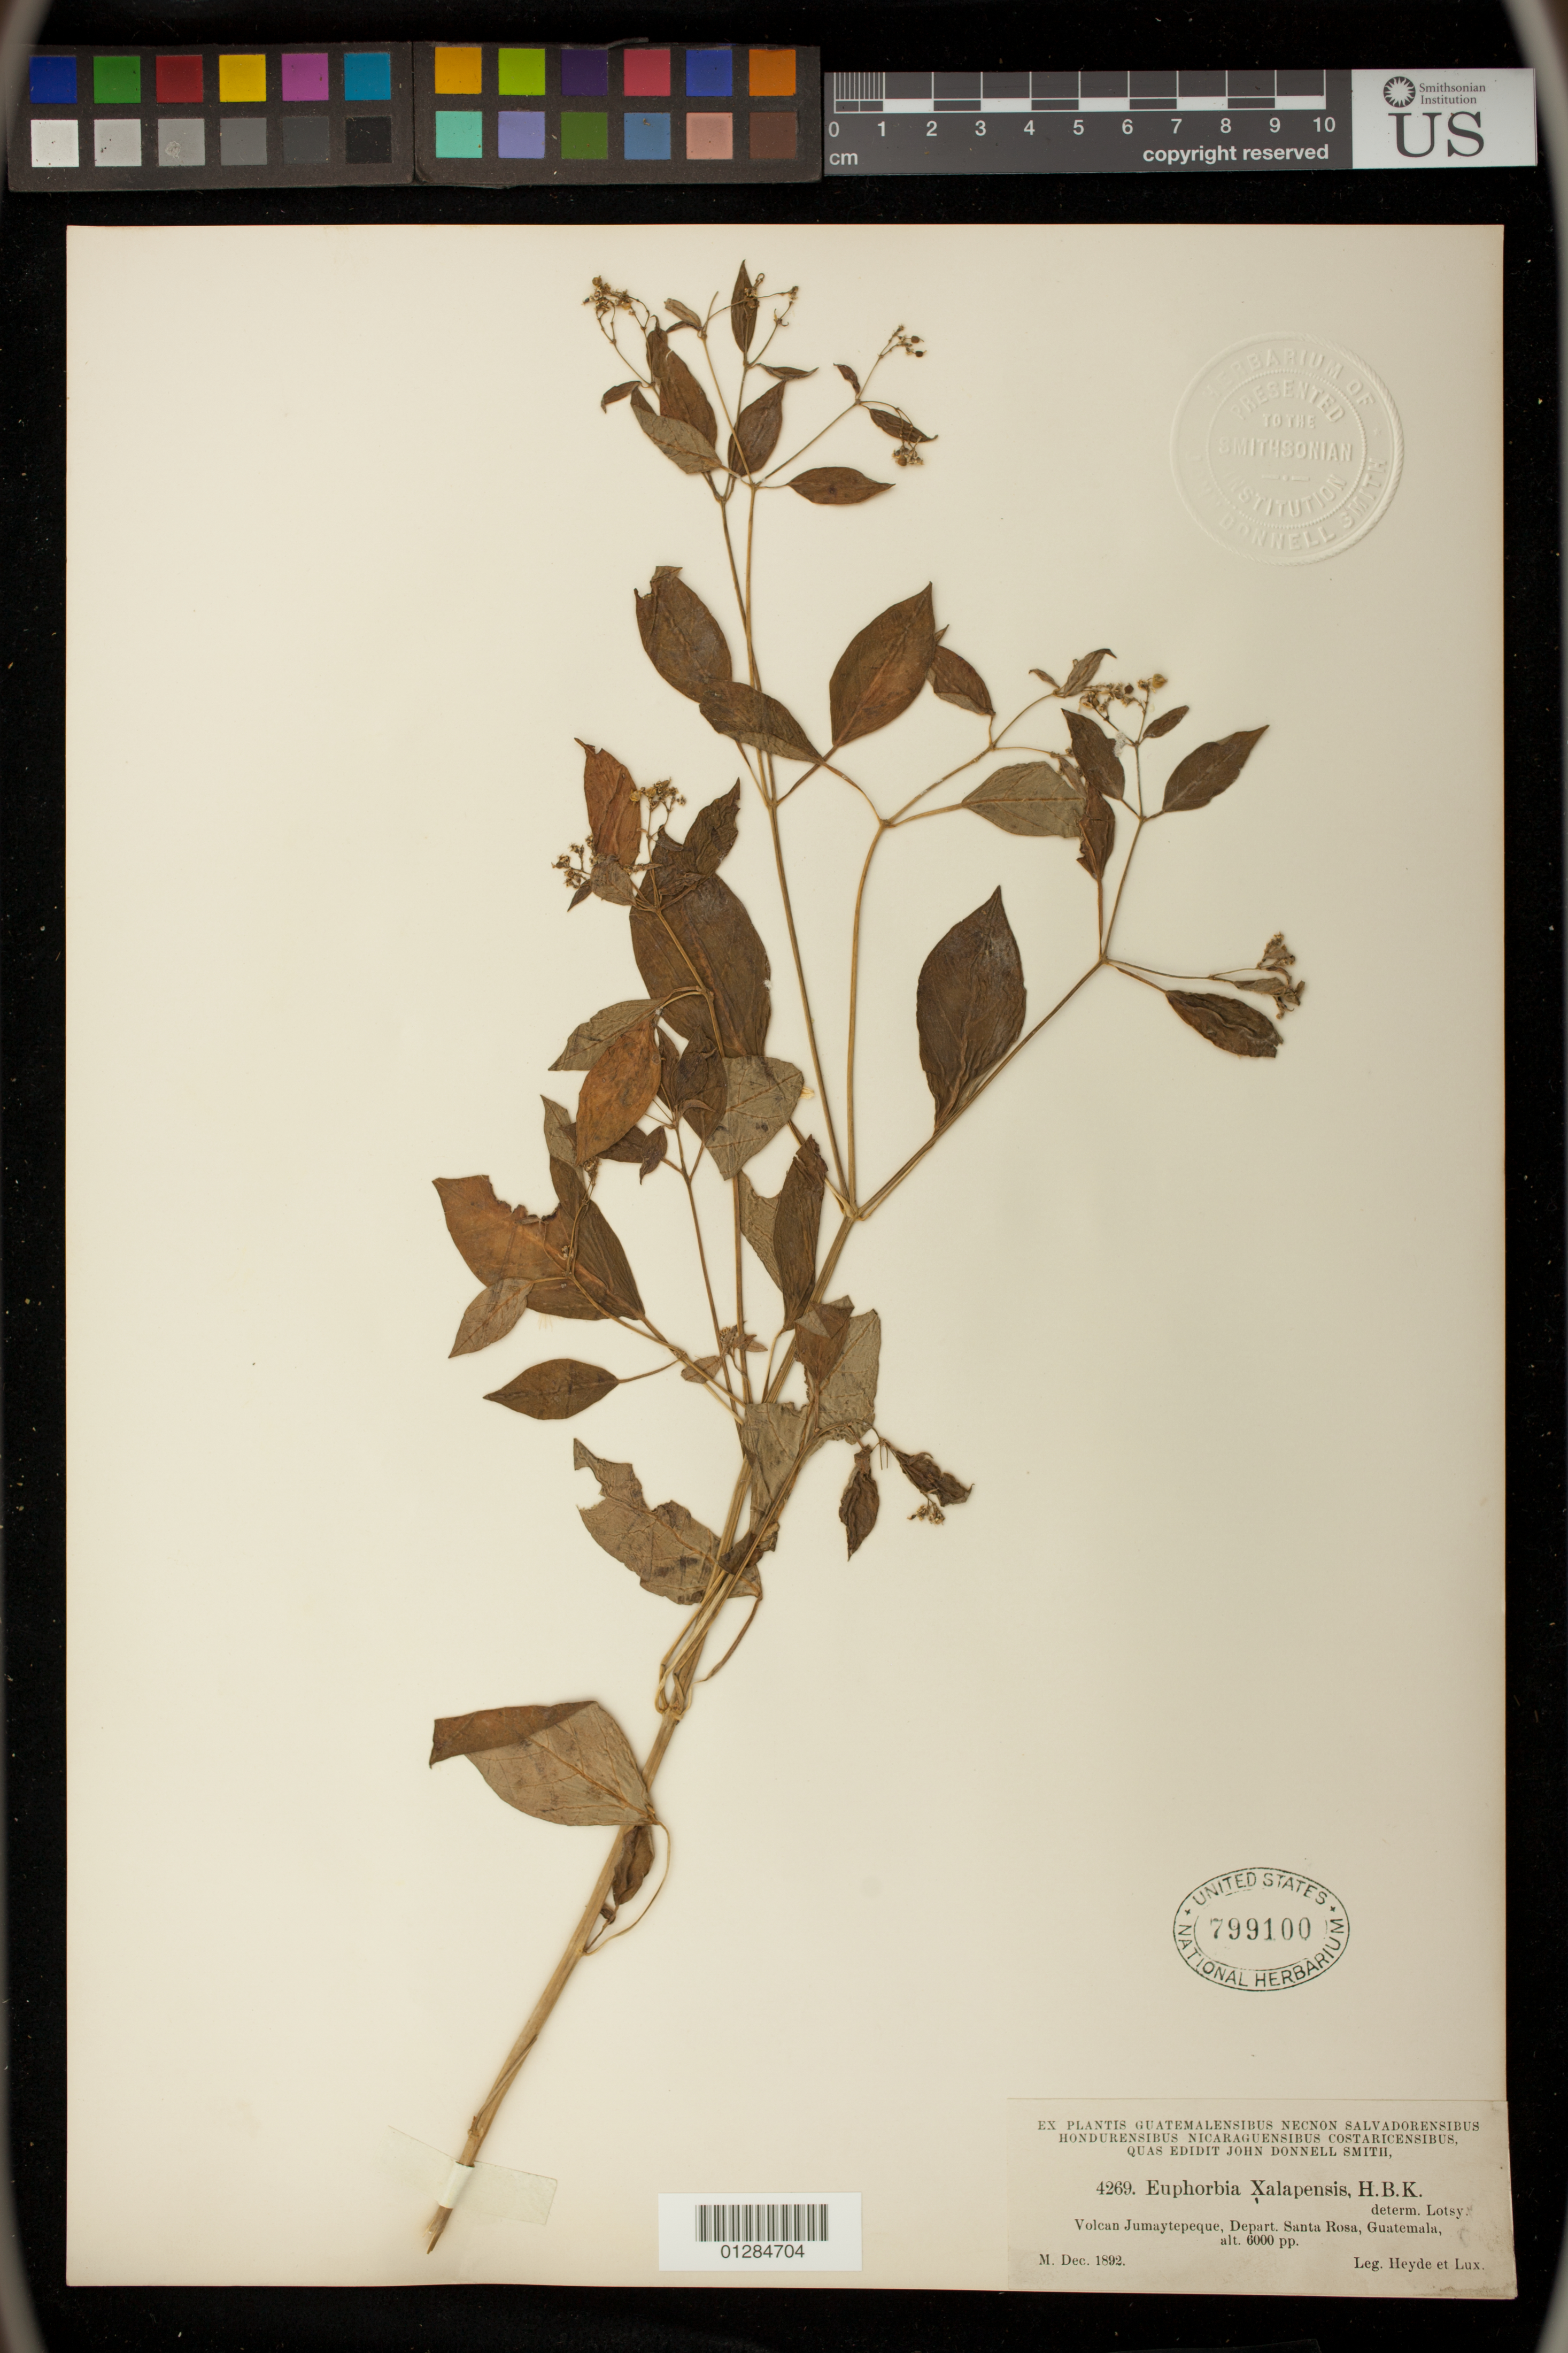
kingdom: Plantae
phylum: Tracheophyta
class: Magnoliopsida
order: Malpighiales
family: Euphorbiaceae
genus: Euphorbia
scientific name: Euphorbia xalapensis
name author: Kunth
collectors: J. Smith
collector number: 4269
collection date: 1892-12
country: Guatemala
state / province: Santa Rosa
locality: Volcano Jumaytepeque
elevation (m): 1829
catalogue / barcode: US 799100